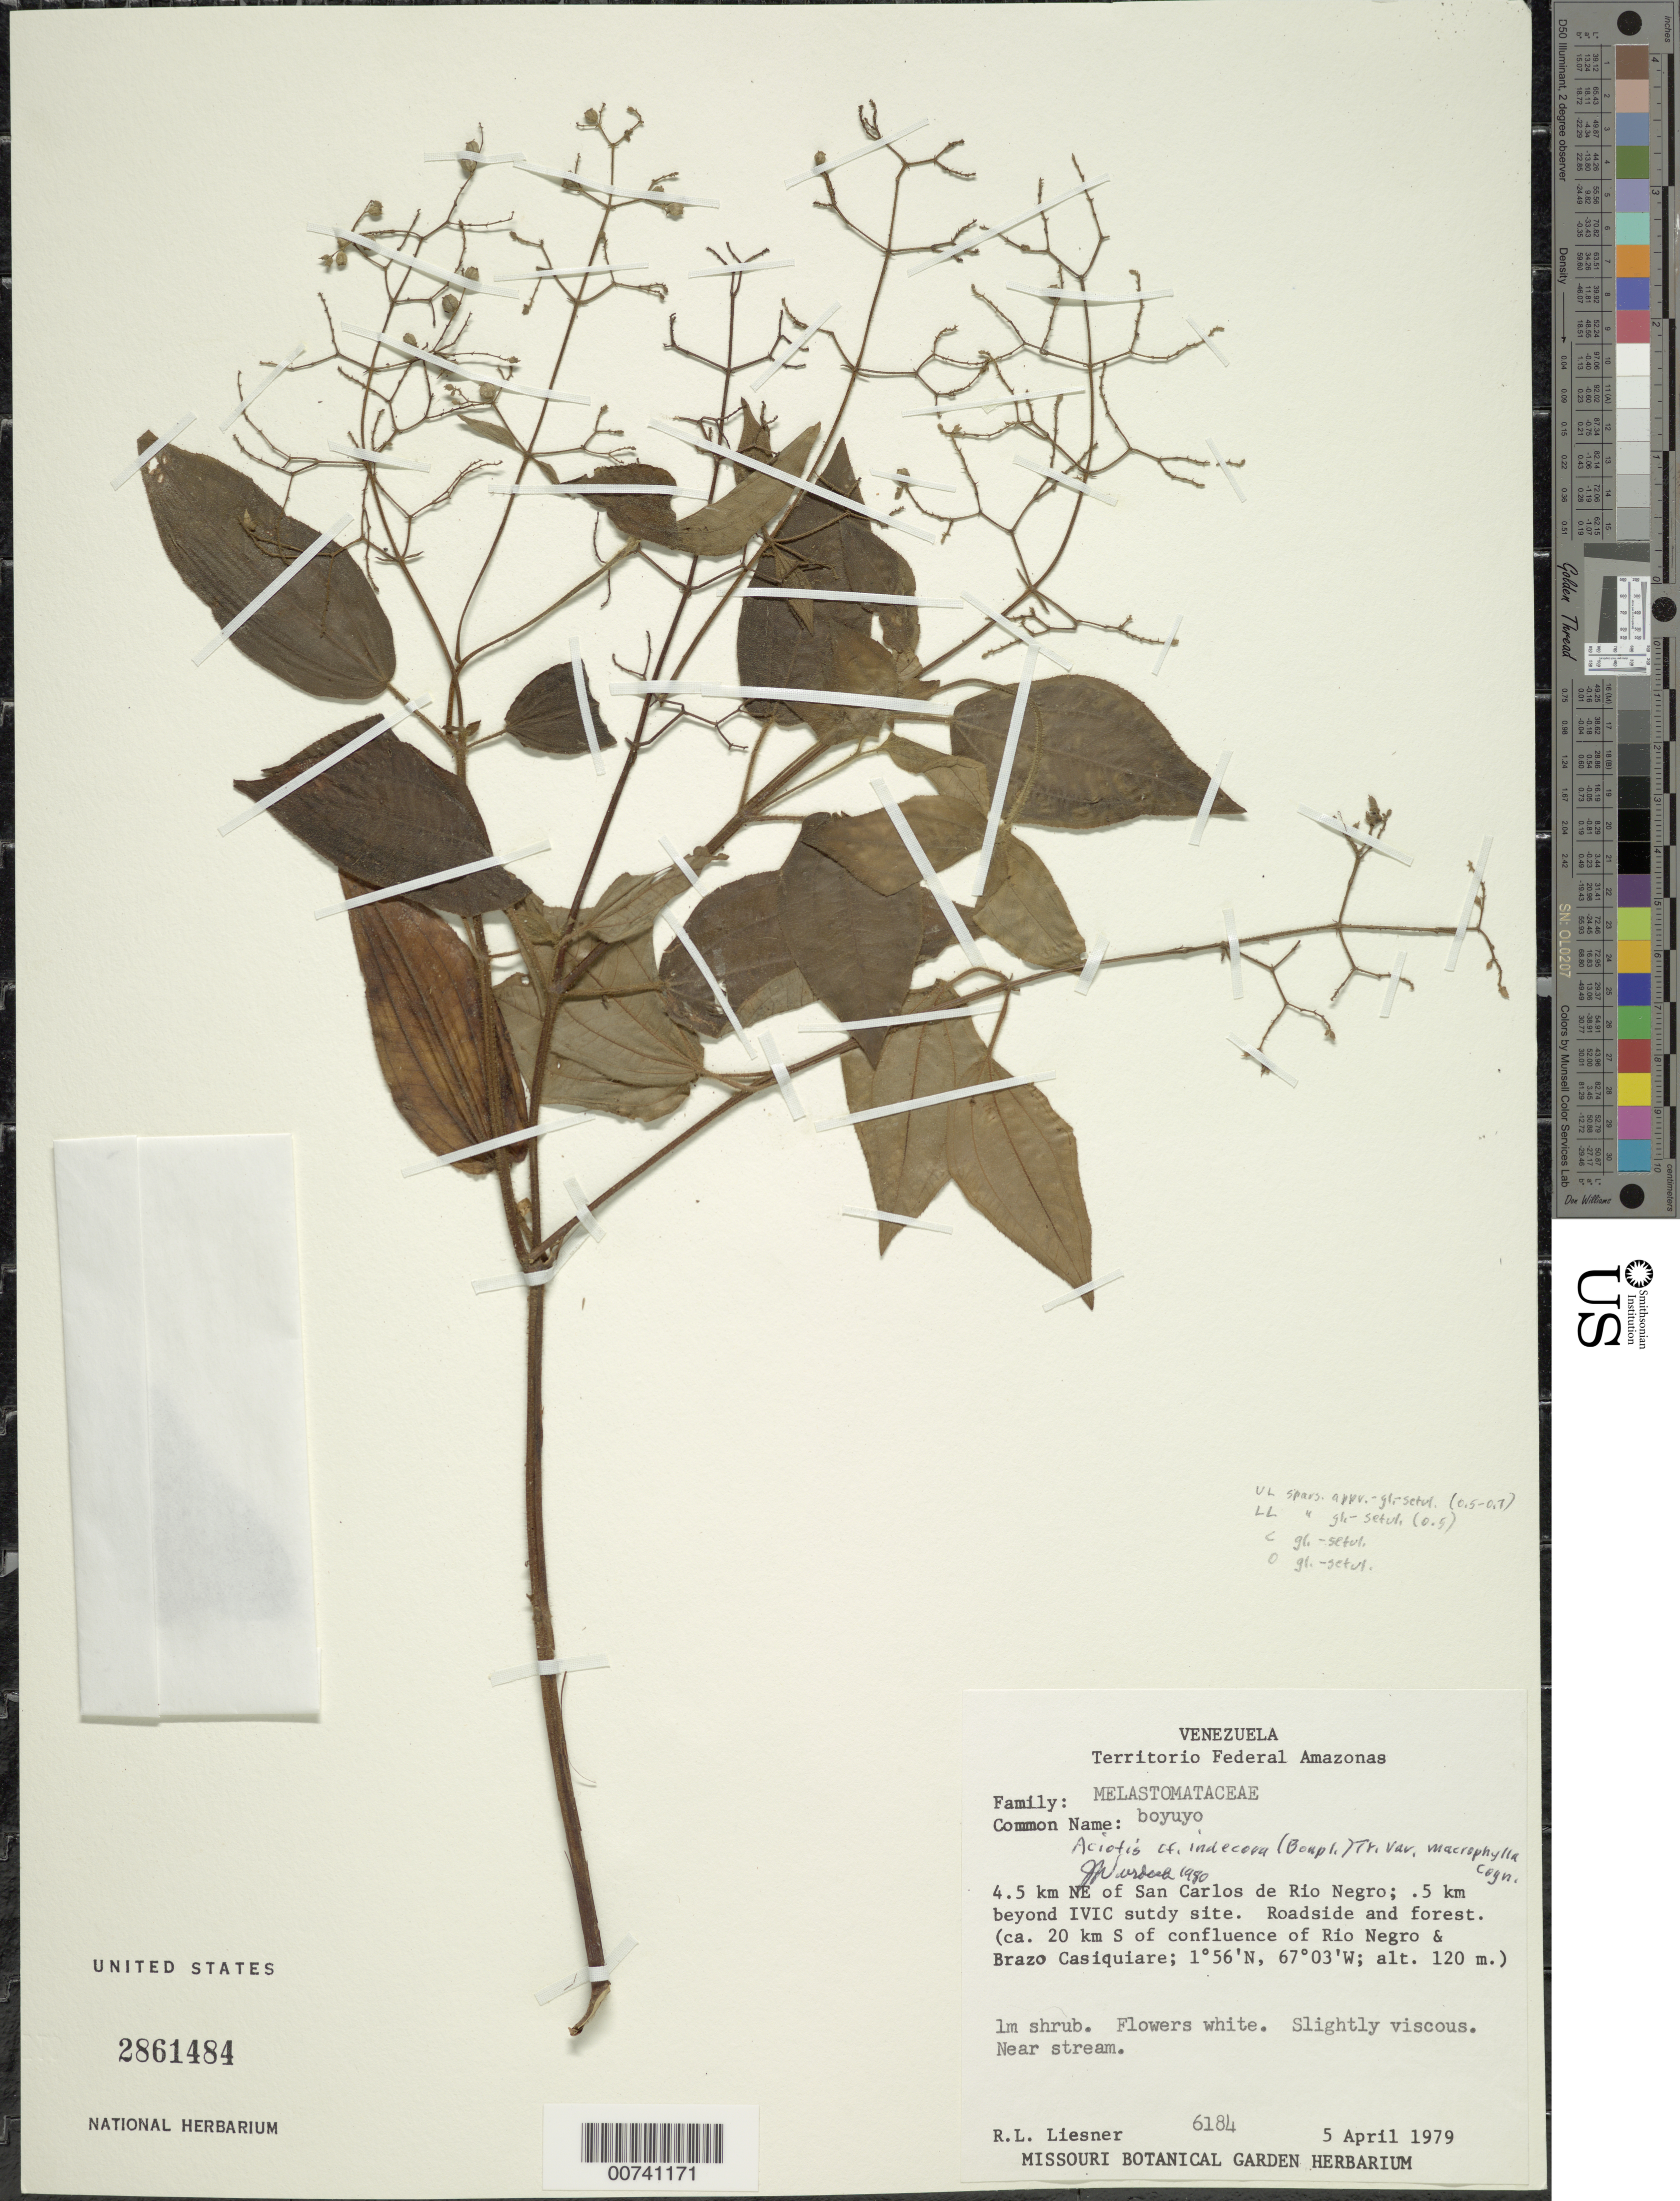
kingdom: Plantae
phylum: Tracheophyta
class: Magnoliopsida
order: Myrtales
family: Melastomataceae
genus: Aciotis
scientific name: Aciotis indecora var. macrophylla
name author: Cogn.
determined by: Wurdack, John J., (US), US (UNITED STATES)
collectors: R. L. Liesner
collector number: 6184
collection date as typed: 5-Apr-79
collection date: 1979-04-05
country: Venezuela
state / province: Amazonas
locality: San Carlos de Río Negro, 4.5 km NE of; ca 20 km S of confluence of Río Negro and Brazo Casiquiare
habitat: Near stream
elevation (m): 120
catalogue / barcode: US 2861484